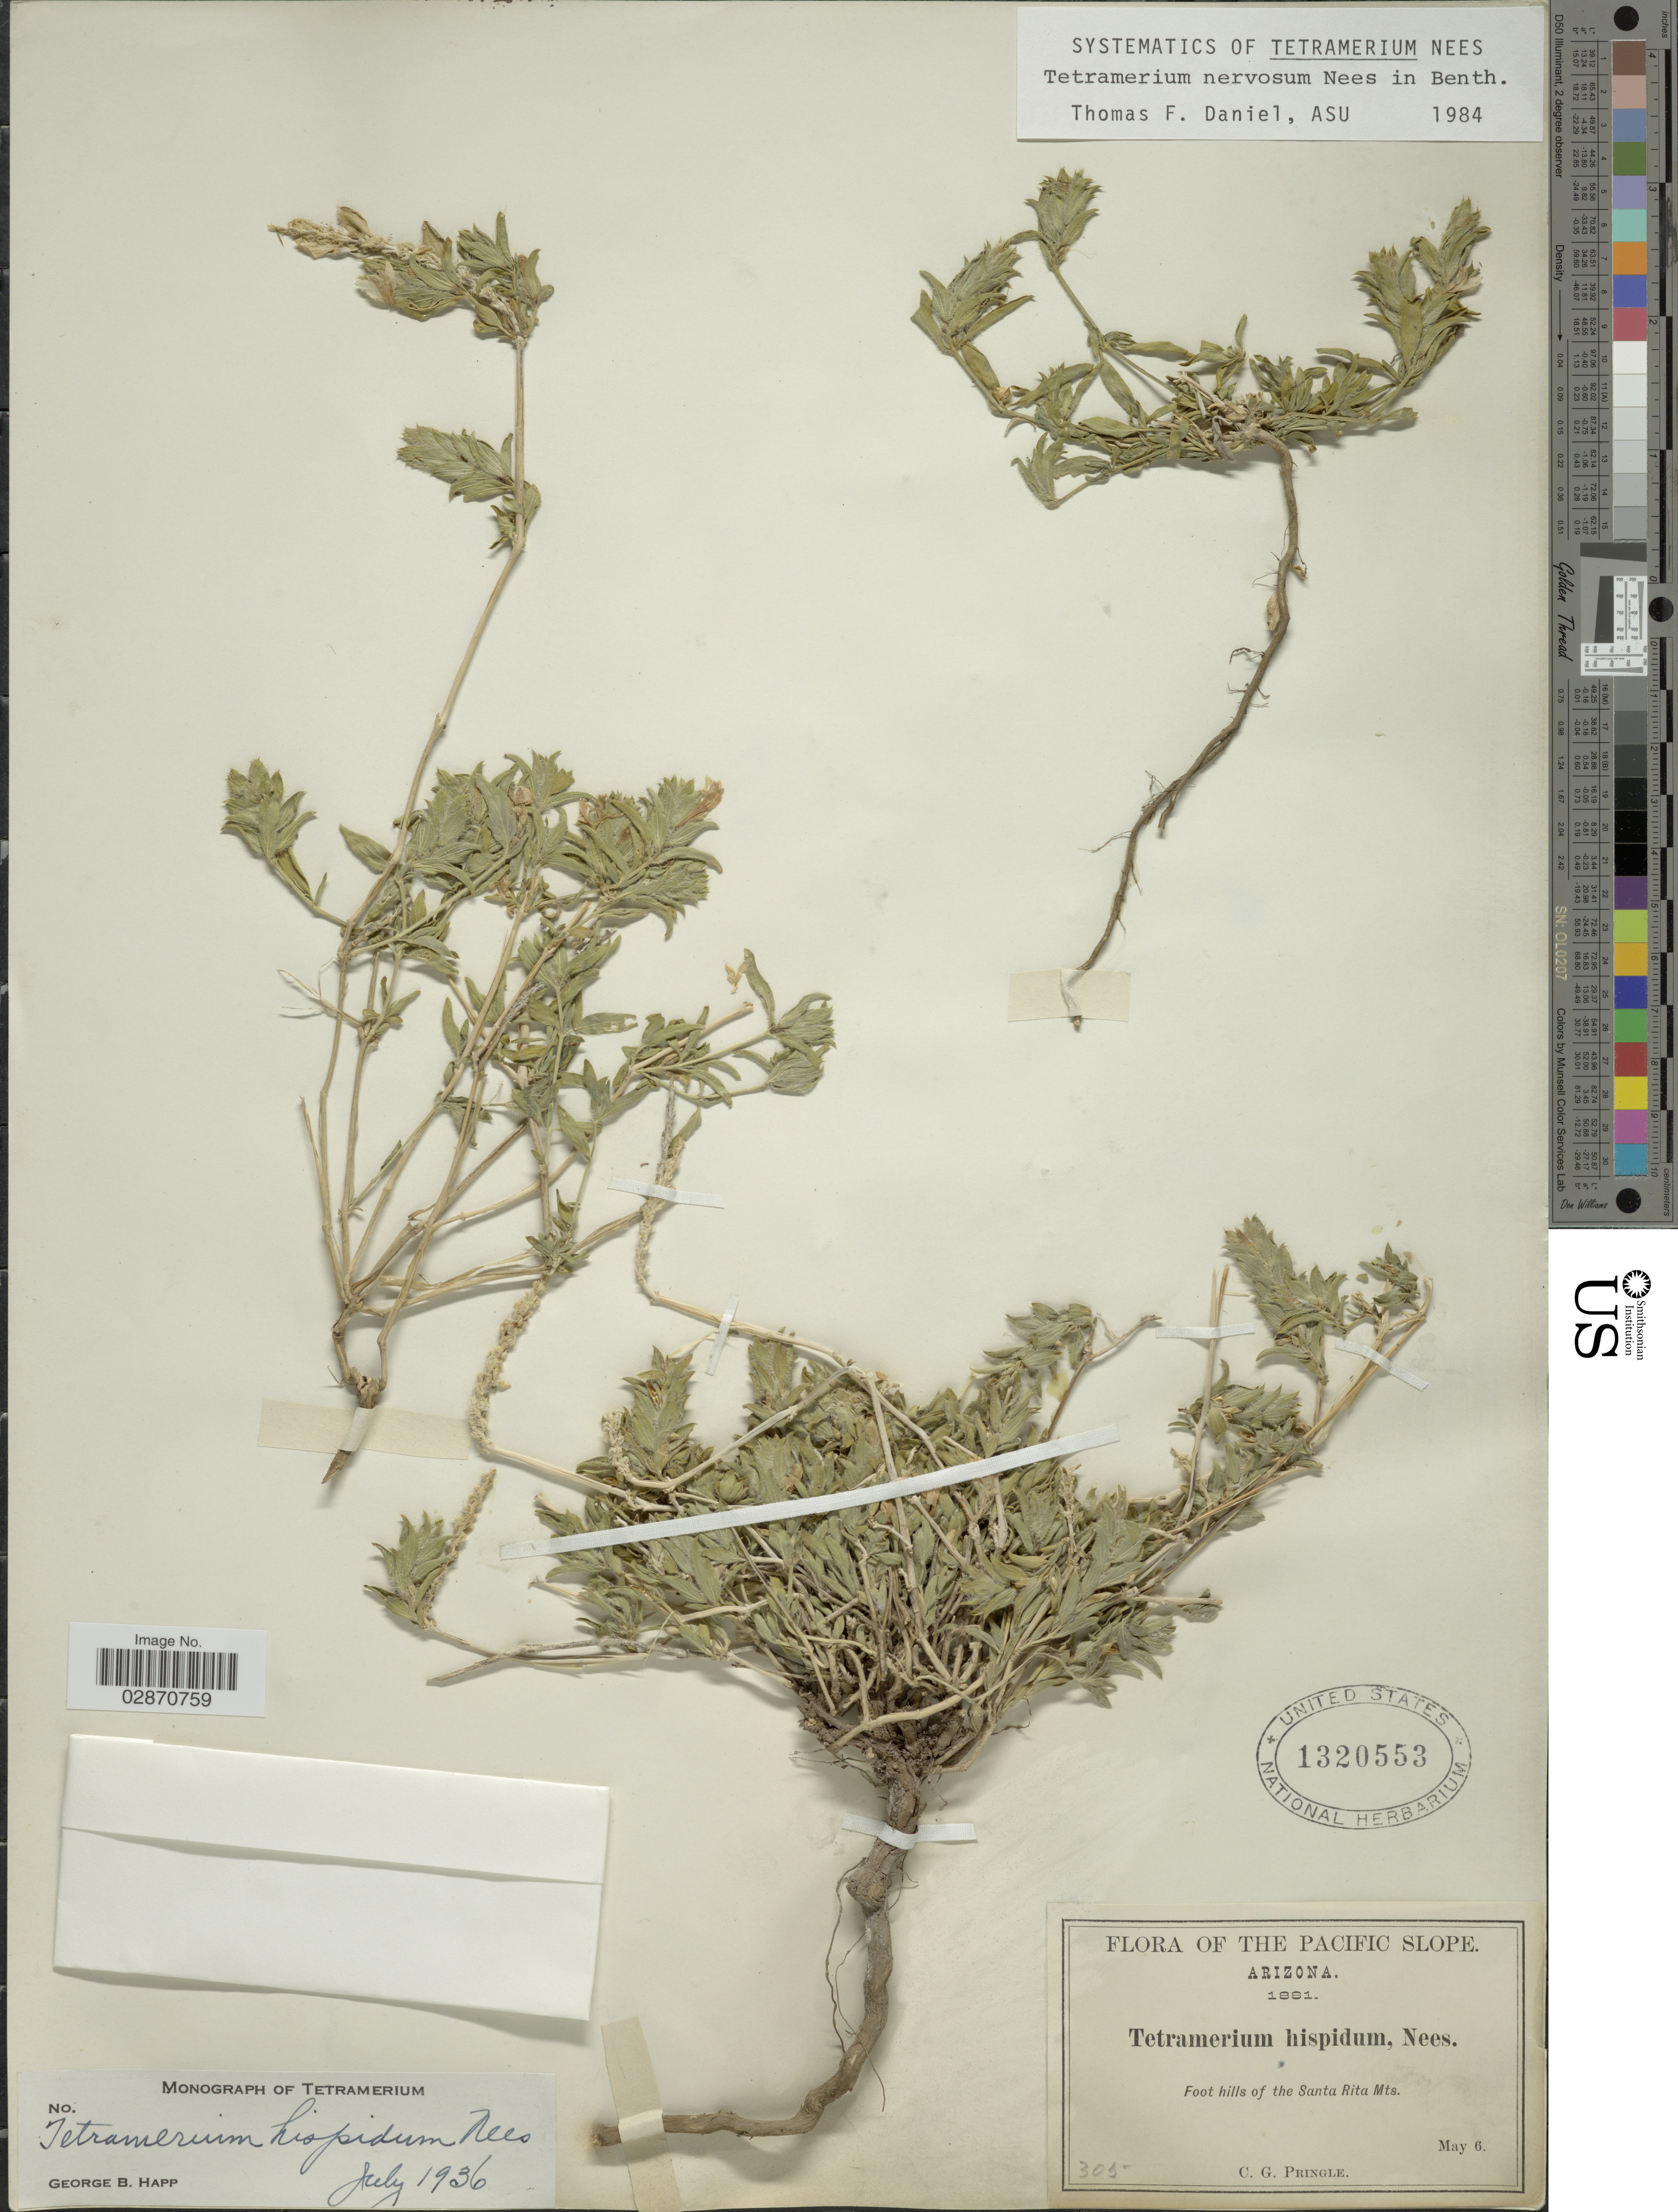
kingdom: Plantae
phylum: Tracheophyta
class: Magnoliopsida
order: Lamiales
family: Acanthaceae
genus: Tetramerium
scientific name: Tetramerium nervosum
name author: Nees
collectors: C. G. Pringle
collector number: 305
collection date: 1881-05-06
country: United States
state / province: Arizona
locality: The Pacific Slope. Foot hills of the Santa Rita Mts.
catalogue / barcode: US 1320553